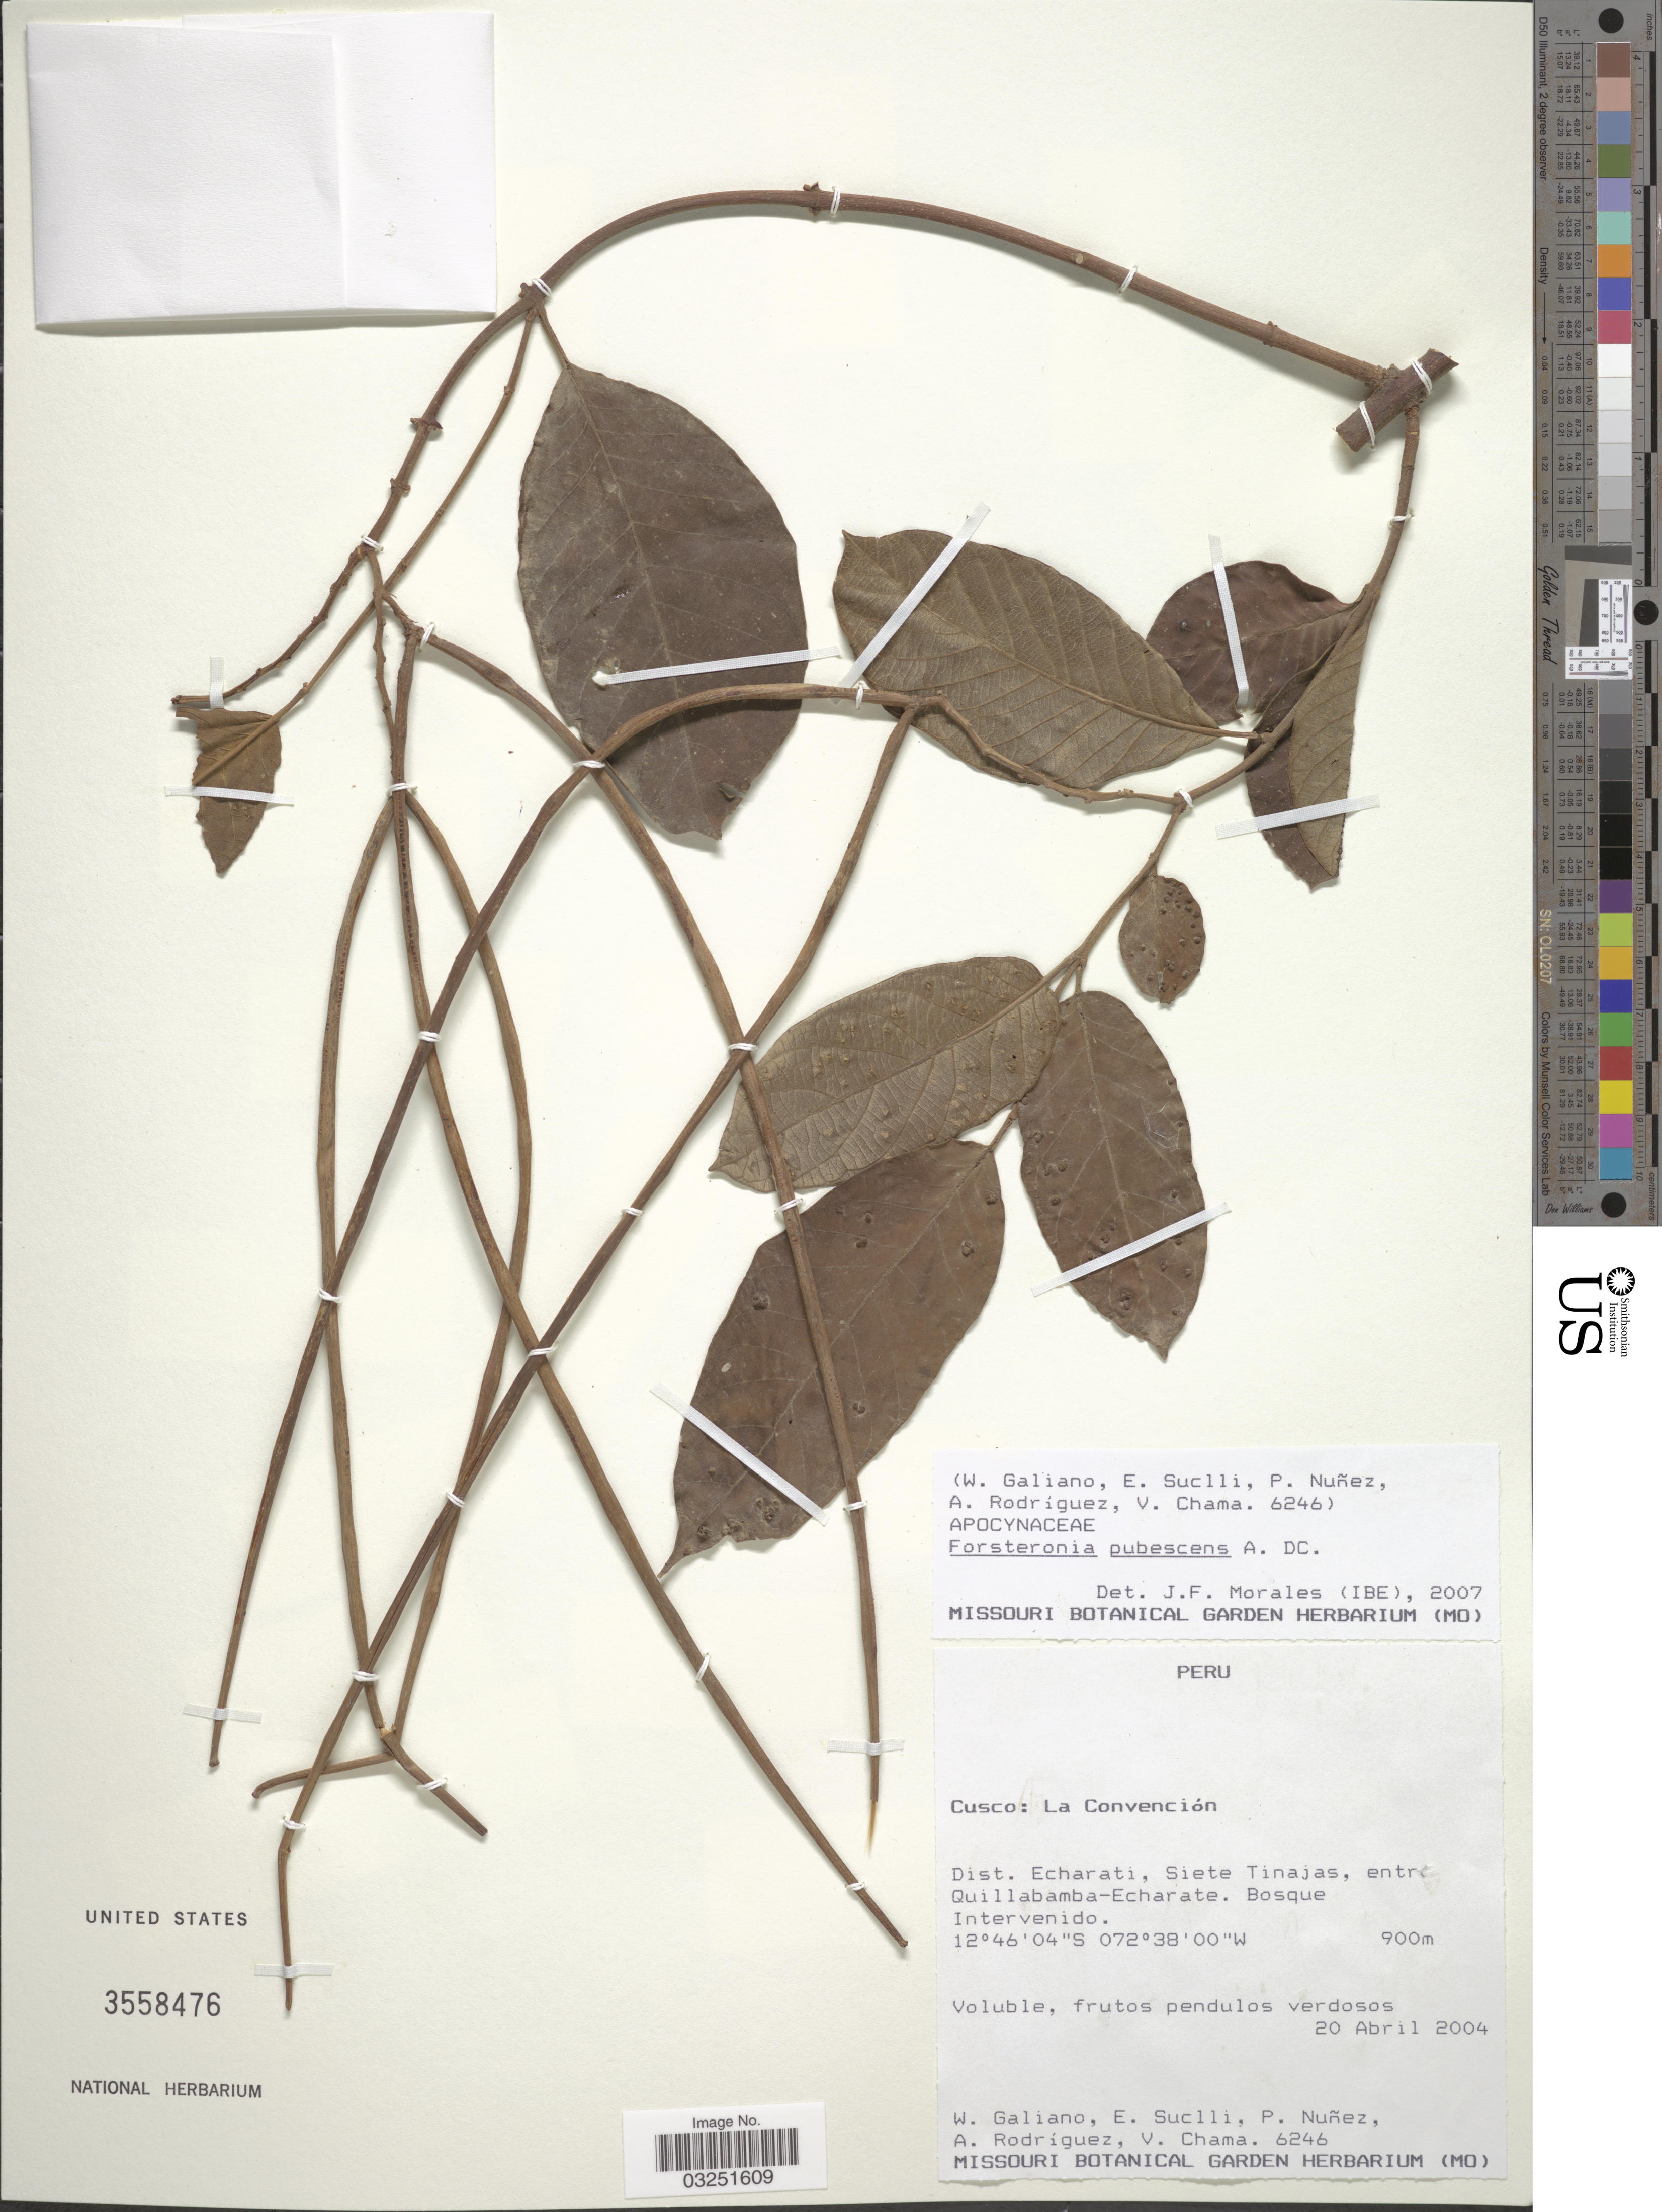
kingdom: Plantae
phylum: Tracheophyta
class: Magnoliopsida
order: Gentianales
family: Apocynaceae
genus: Forsteronia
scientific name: Forsteronia pubescens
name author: A. DC.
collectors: W. Galiano, E. Suclli, P. Nuñez V., A. Rodríguez & V. Chama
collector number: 6246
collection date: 2004-04-20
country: Peru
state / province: Cusco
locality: La Convención, Dist. Echarati, Siete Tinajas, entre Quillabamba-Echarate, Bosque Intervenido.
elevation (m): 900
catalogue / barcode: US 3558476